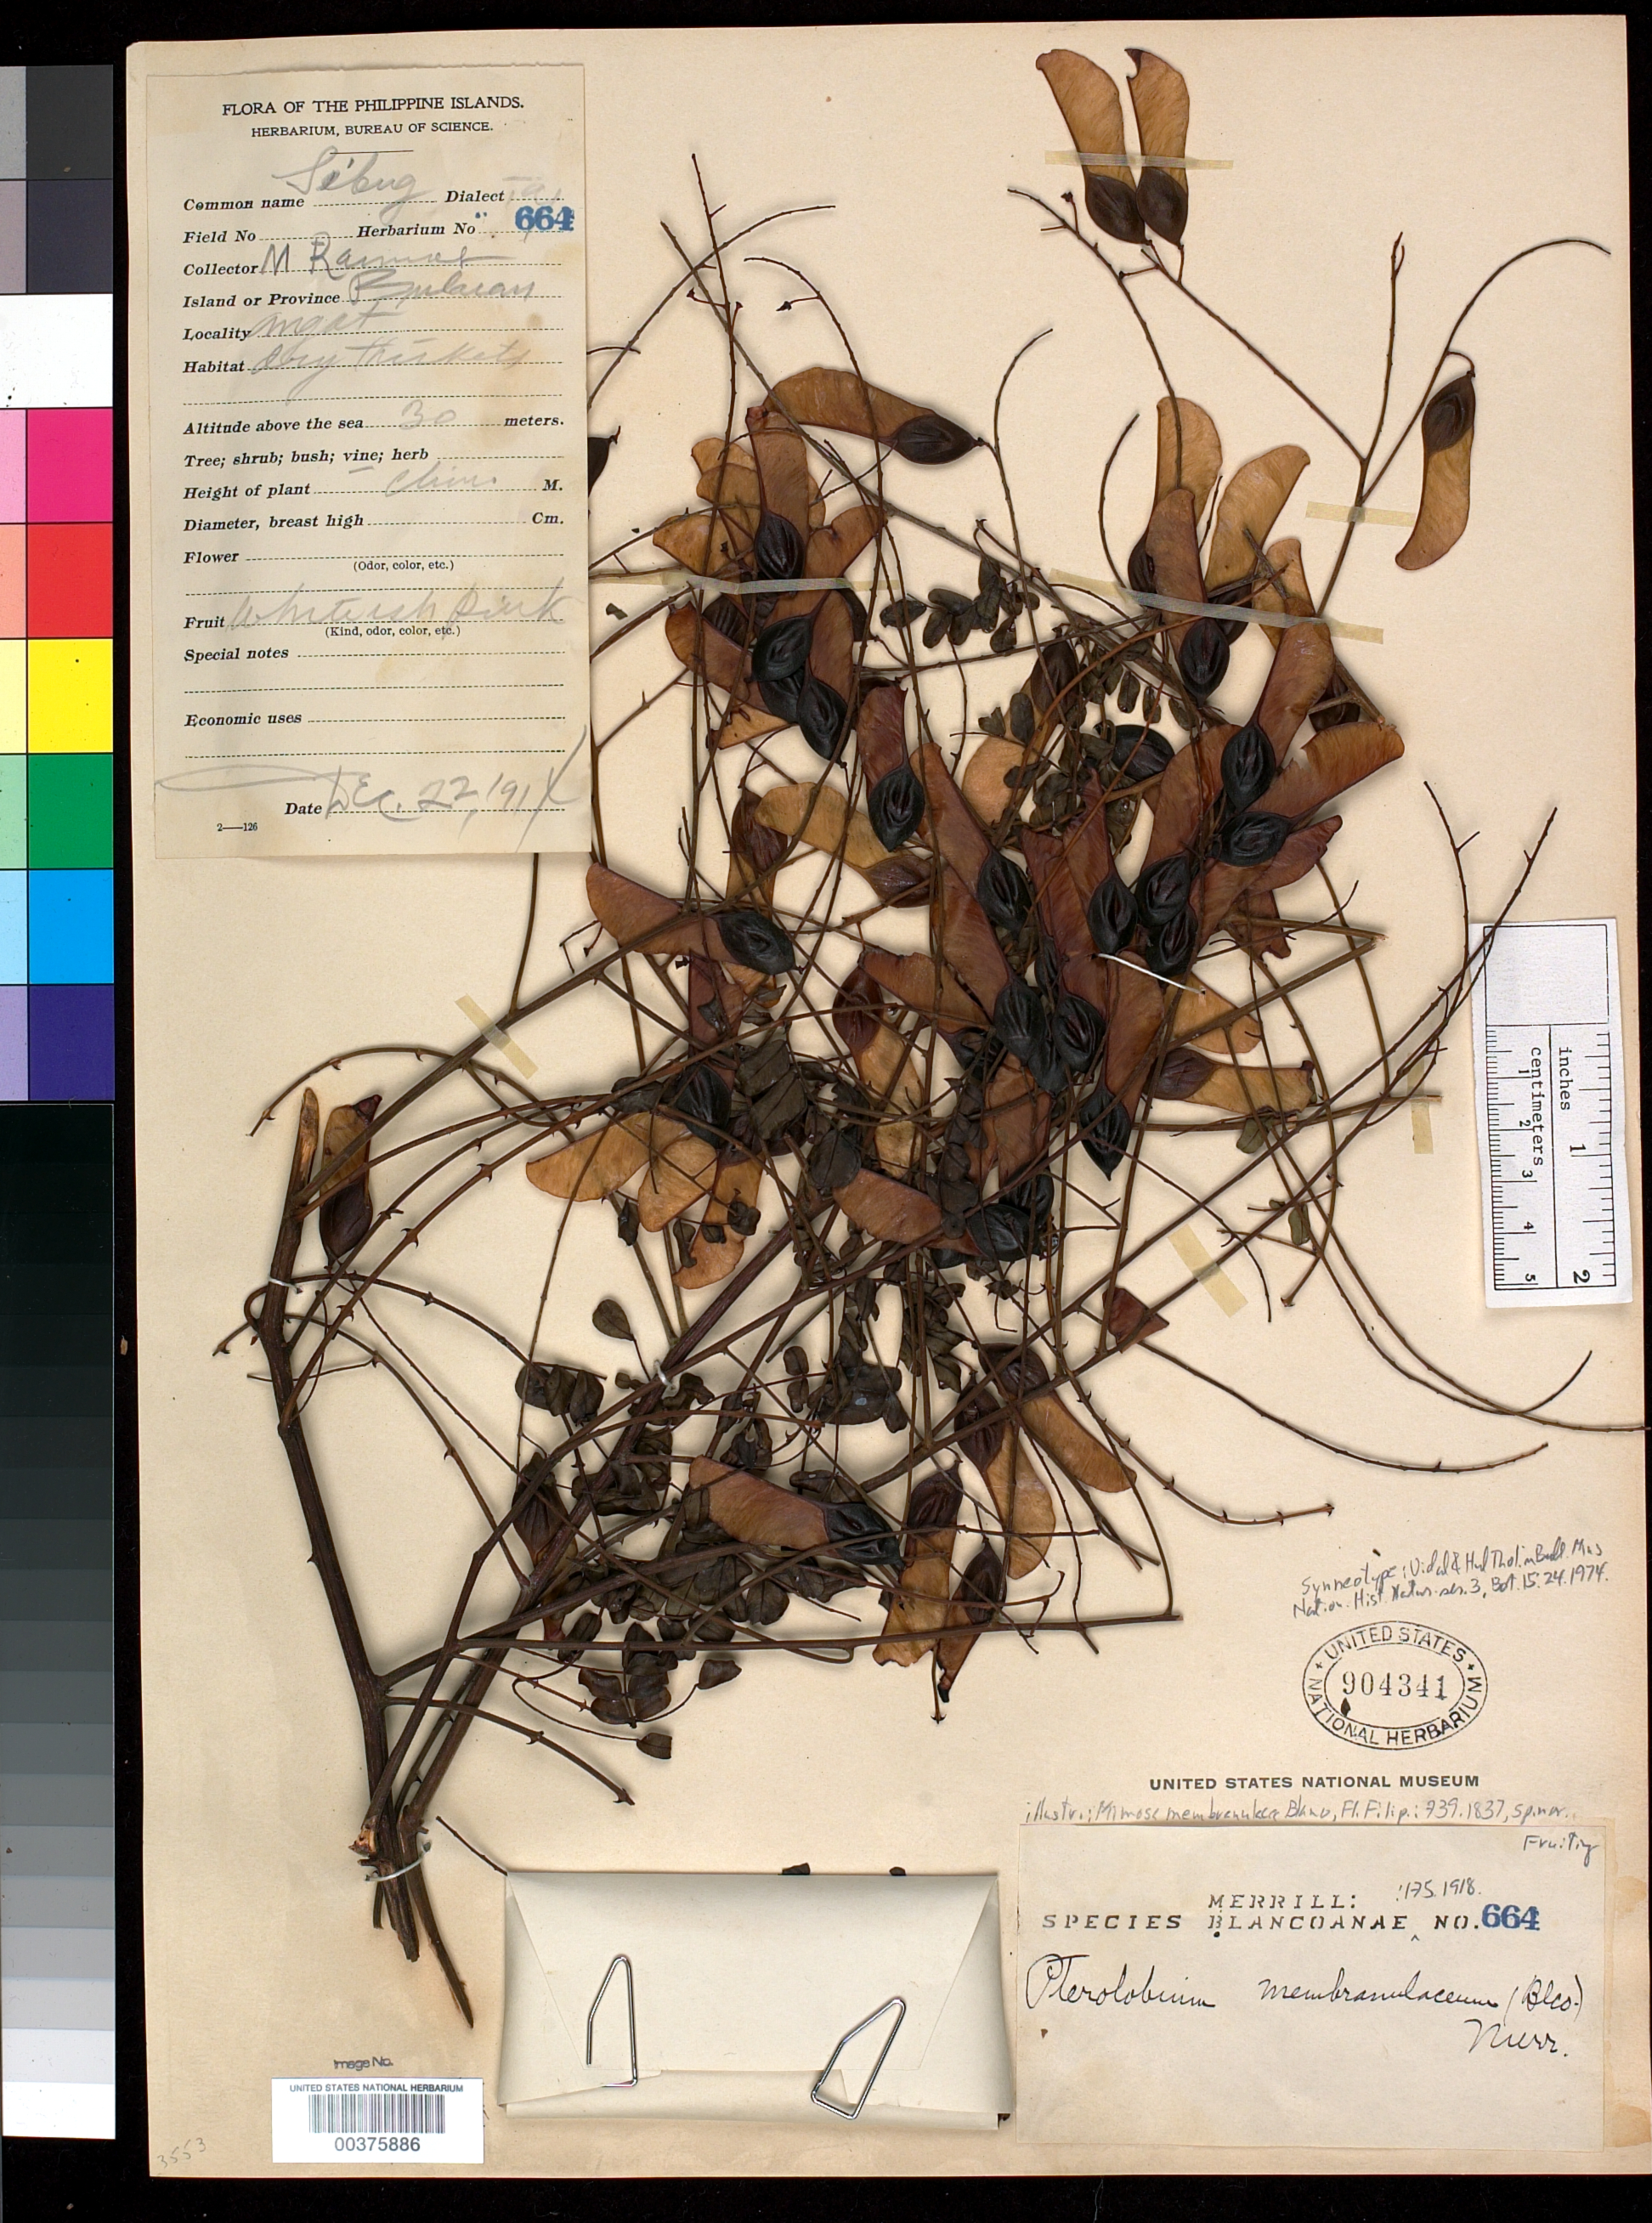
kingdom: Plantae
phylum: Tracheophyta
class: Magnoliopsida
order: Fabales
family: Fabaceae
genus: Pterolobium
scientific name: Pterolobium membranulaceum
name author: (Blanco) Merr.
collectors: M. Ramos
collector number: Sp. Blancoan. 0664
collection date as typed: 22 Dec 1914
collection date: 1914-12-22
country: Philippines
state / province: Central Luzon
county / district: Bulacan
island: Luzon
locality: Angat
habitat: Dry thickets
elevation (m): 30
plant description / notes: Cited by E.D. Merrill in Sp. Blancoan. 175. 1918.; =Pterolobium membranulaceum (Blanco) Merr., Cited by E.D. Merrill, 1918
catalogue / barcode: US 904341